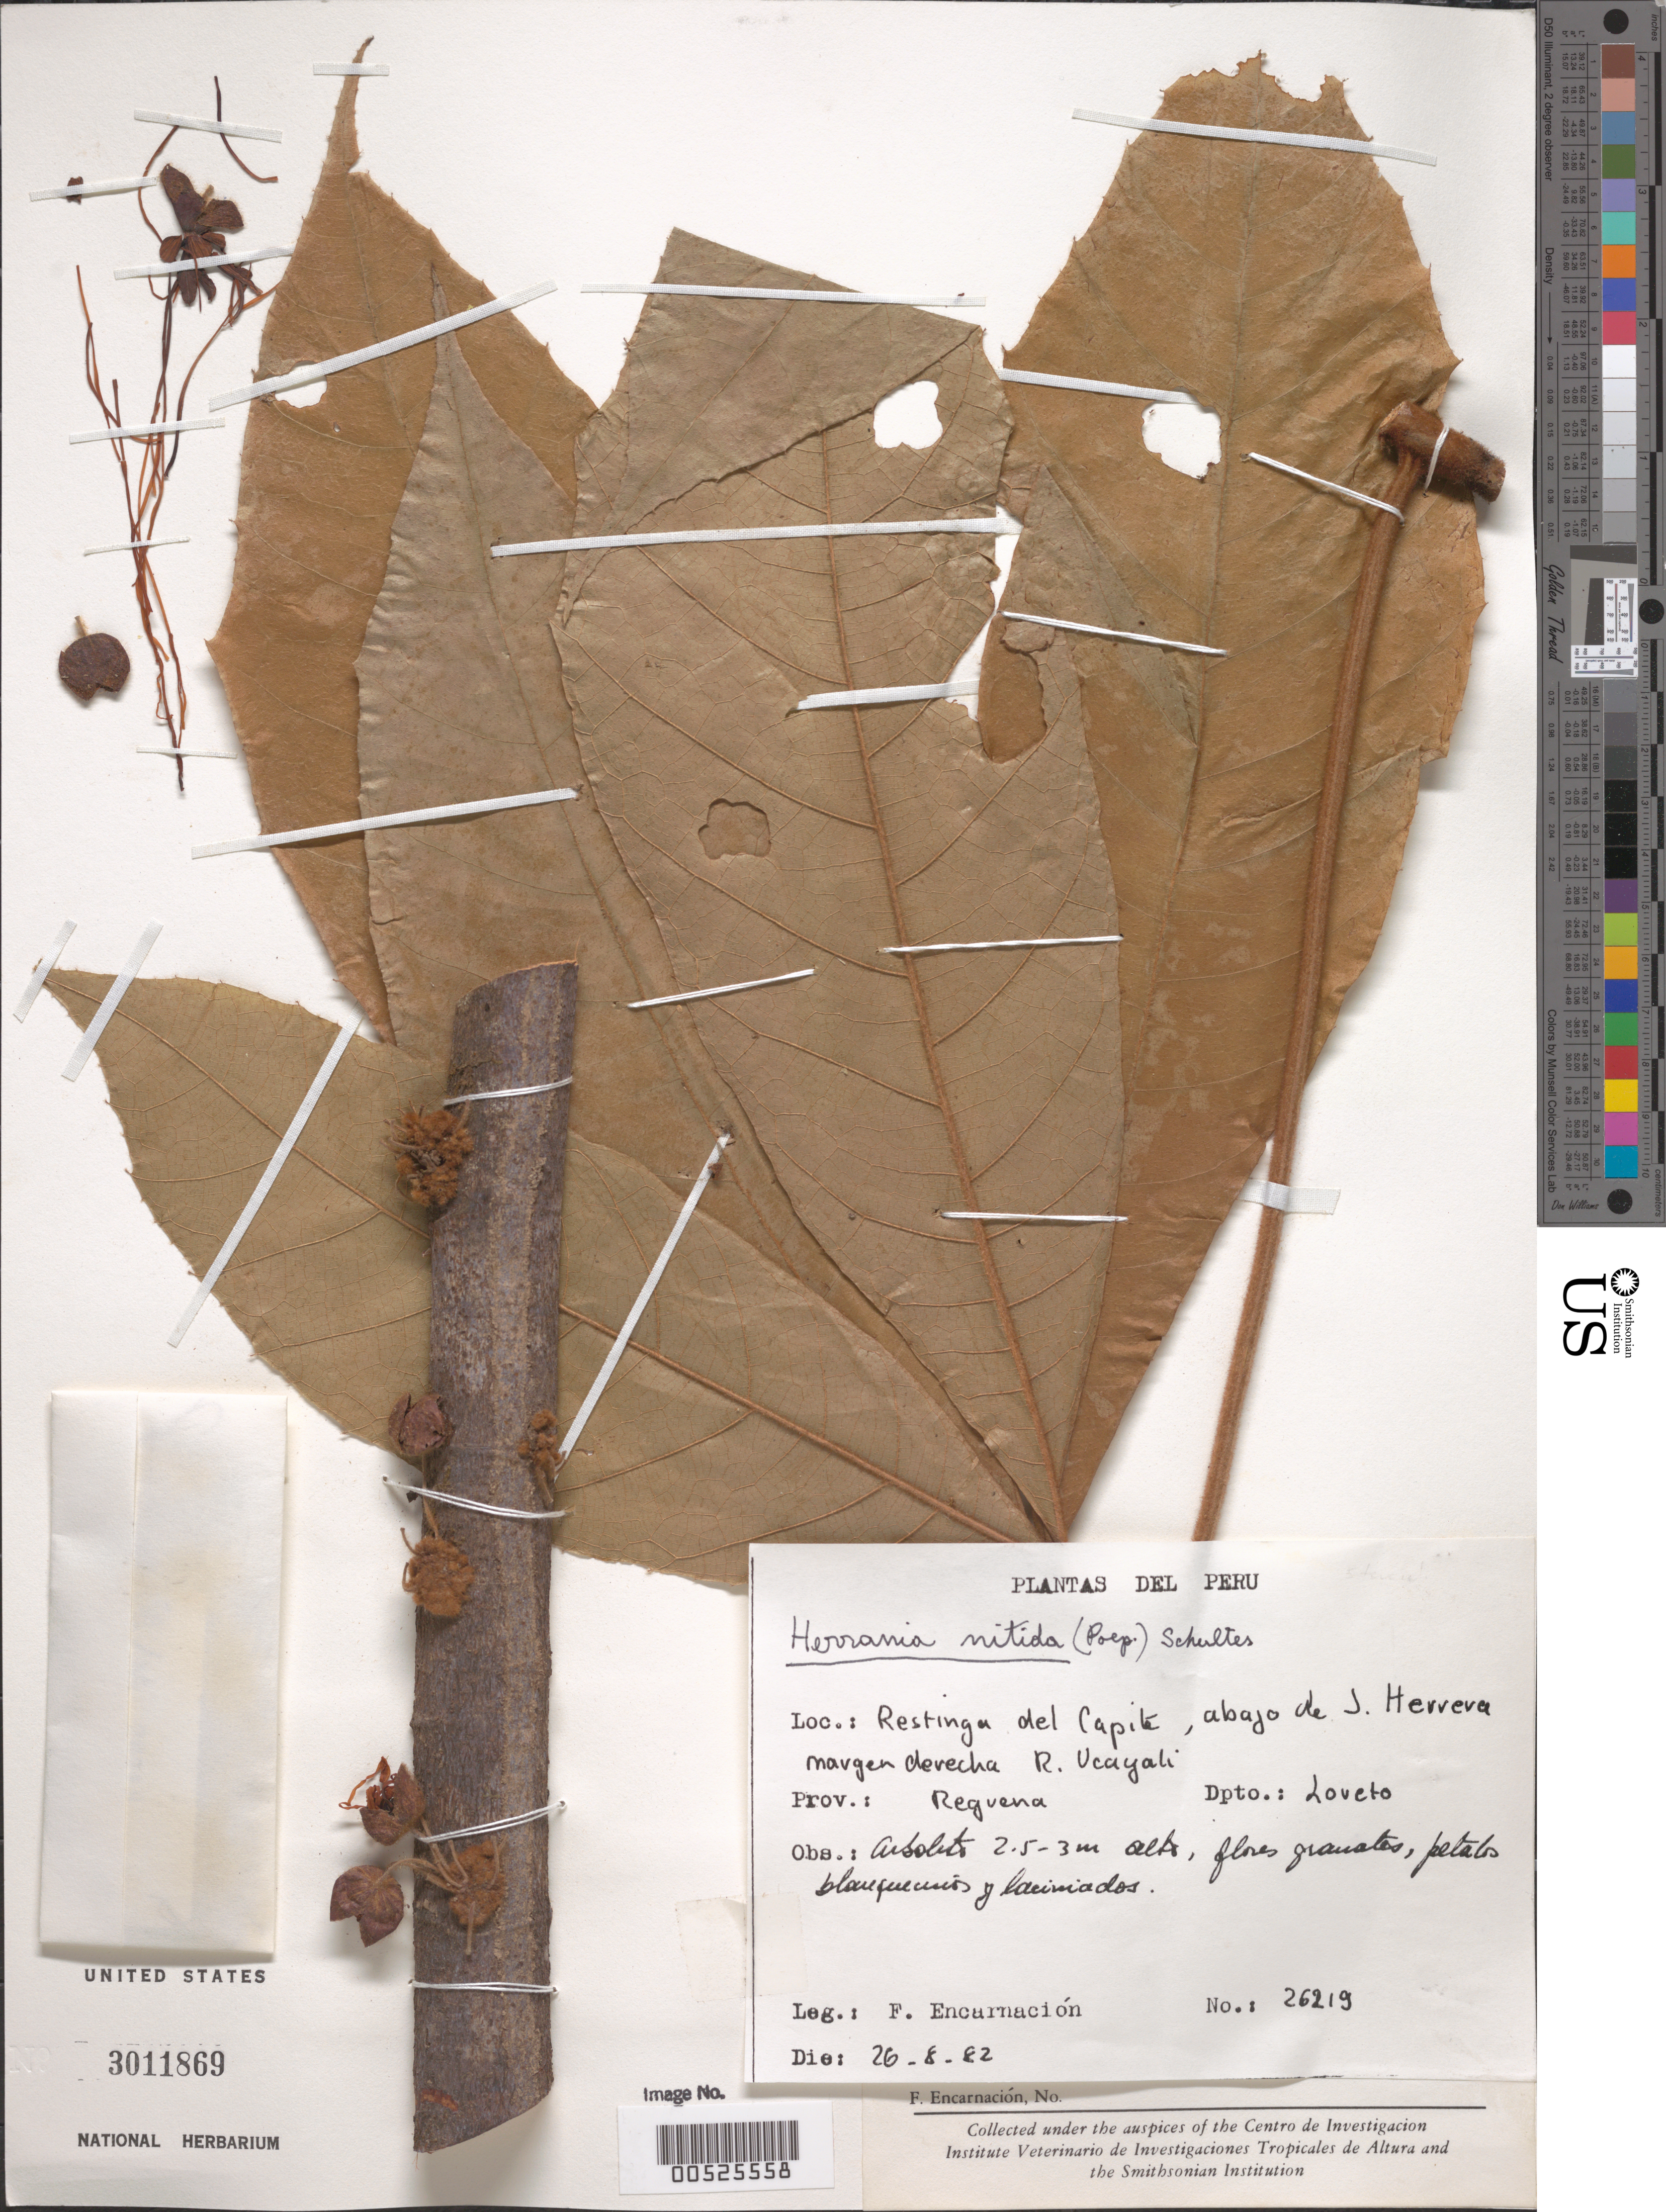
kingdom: Plantae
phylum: Tracheophyta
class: Magnoliopsida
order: Malvales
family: Malvaceae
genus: Herrania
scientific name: Herrania nitida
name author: (Poepp.) R.E. Schult.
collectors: F. Encarnación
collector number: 26219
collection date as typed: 26 Aug 1982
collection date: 1982-08-26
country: Peru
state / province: Loreto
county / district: Requena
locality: Restinga del Capite, abajo de J. Herrera. Margen derecha R. Ucayali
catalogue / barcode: US 3011869